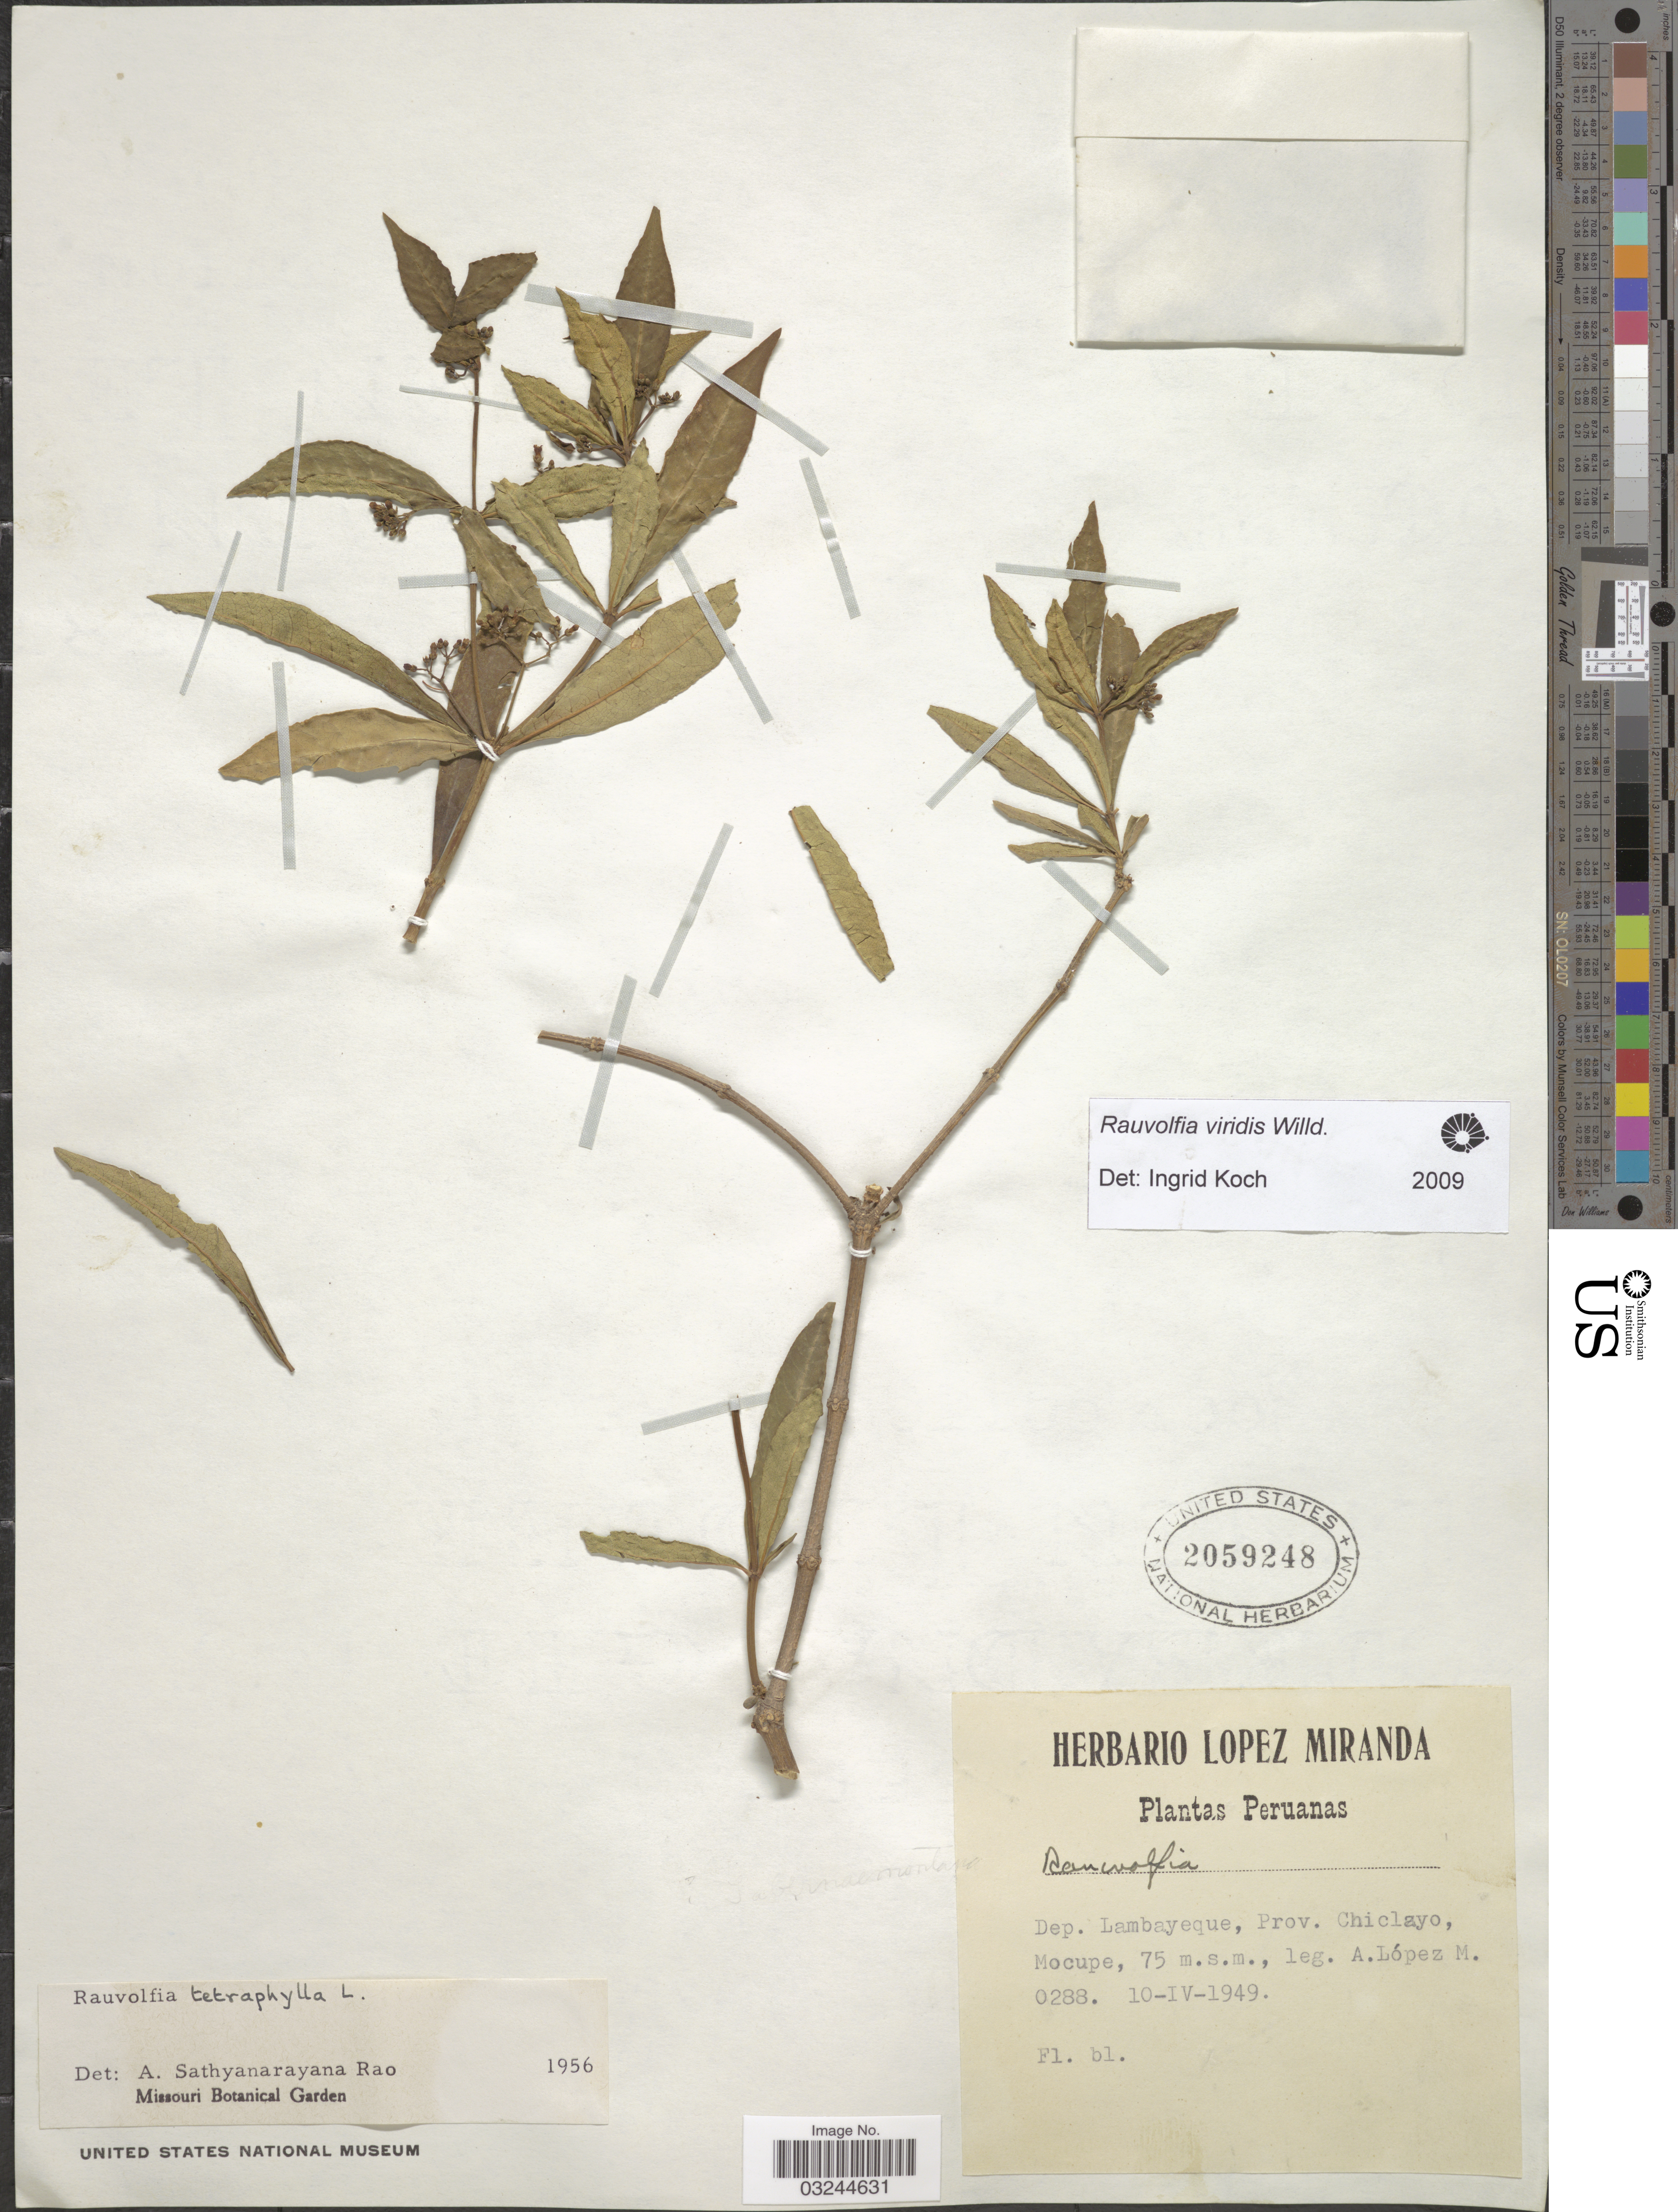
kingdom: Plantae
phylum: Tracheophyta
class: Magnoliopsida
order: Gentianales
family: Apocynaceae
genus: Rauvolfia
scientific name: Rauvolfia viridis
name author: Willd. ex Roem. & Schult.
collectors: A. López M.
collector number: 0288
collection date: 1949-04-10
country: Peru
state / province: Lambayeque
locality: Dep. Lambayeque, Prov. Chiclayo, Mocupe.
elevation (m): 75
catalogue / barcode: US 2059248